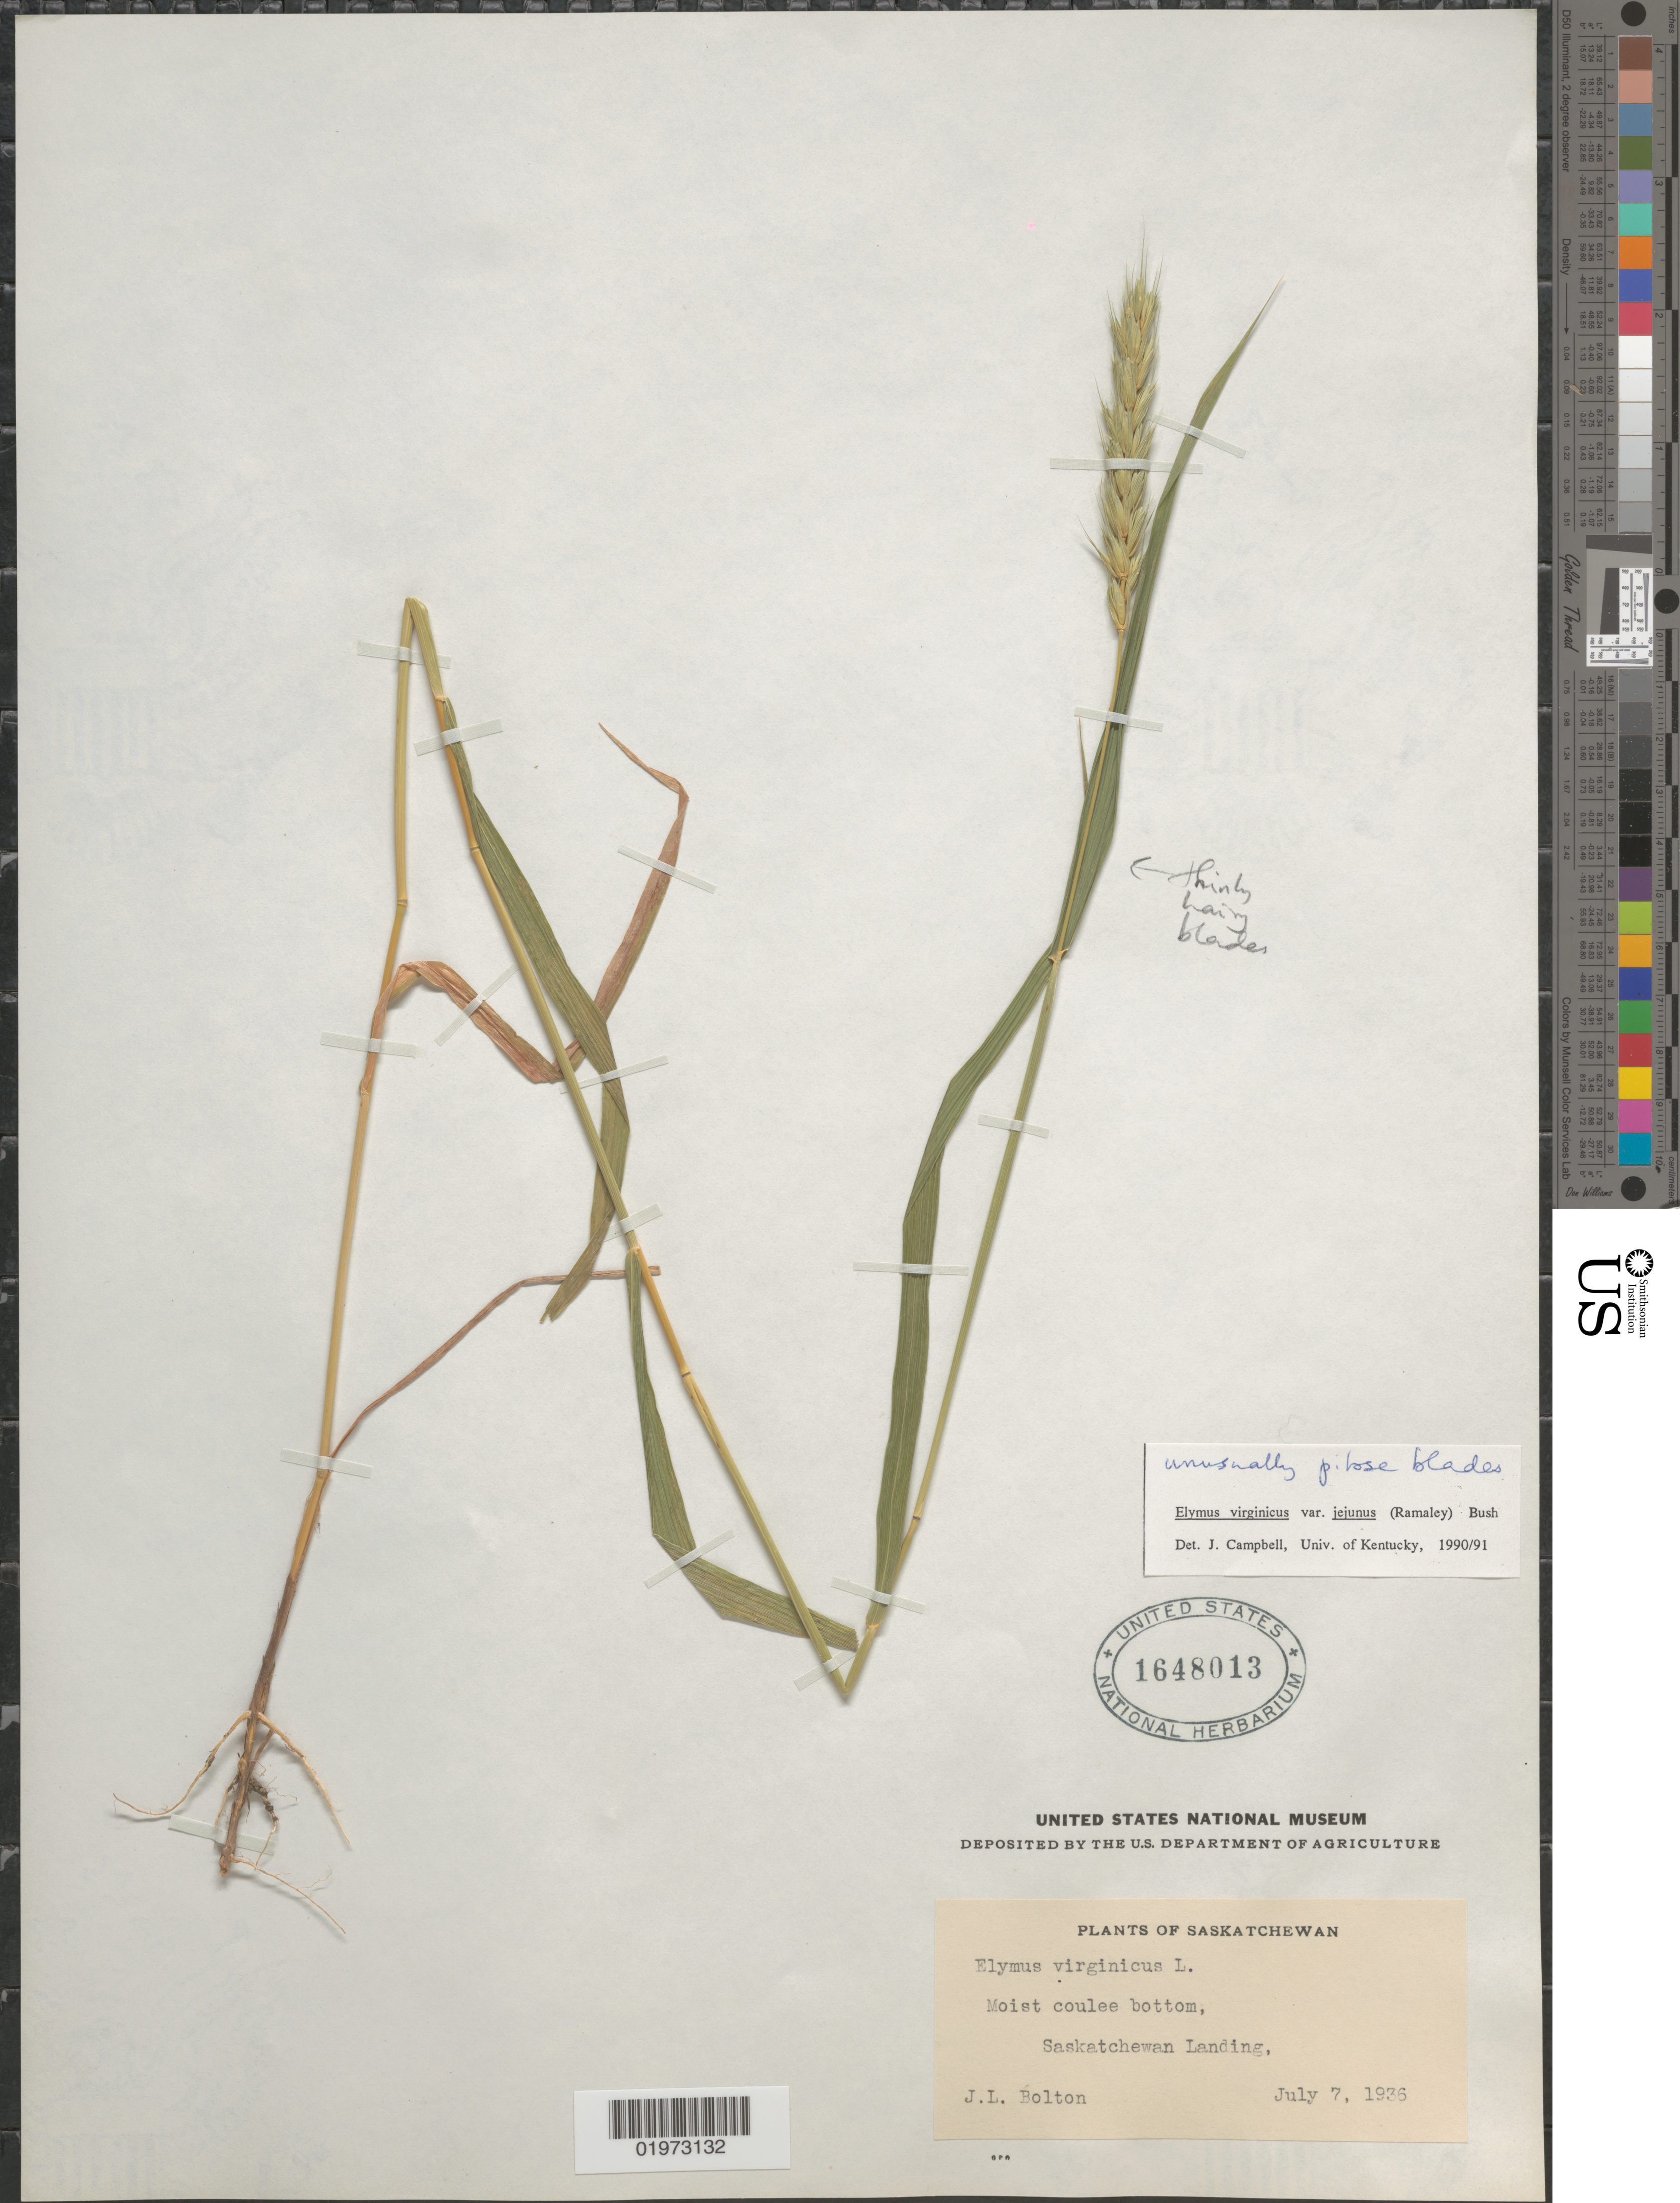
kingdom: Plantae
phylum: Tracheophyta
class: Liliopsida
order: Poales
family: Poaceae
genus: Elymus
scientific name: Elymus virginicus var. virginicus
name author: L.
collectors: J. Bolton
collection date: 1936-07-07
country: Canada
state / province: Saskatchewan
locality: Moist coulee bottom, Saskatchewan Landing.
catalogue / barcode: US 1648013